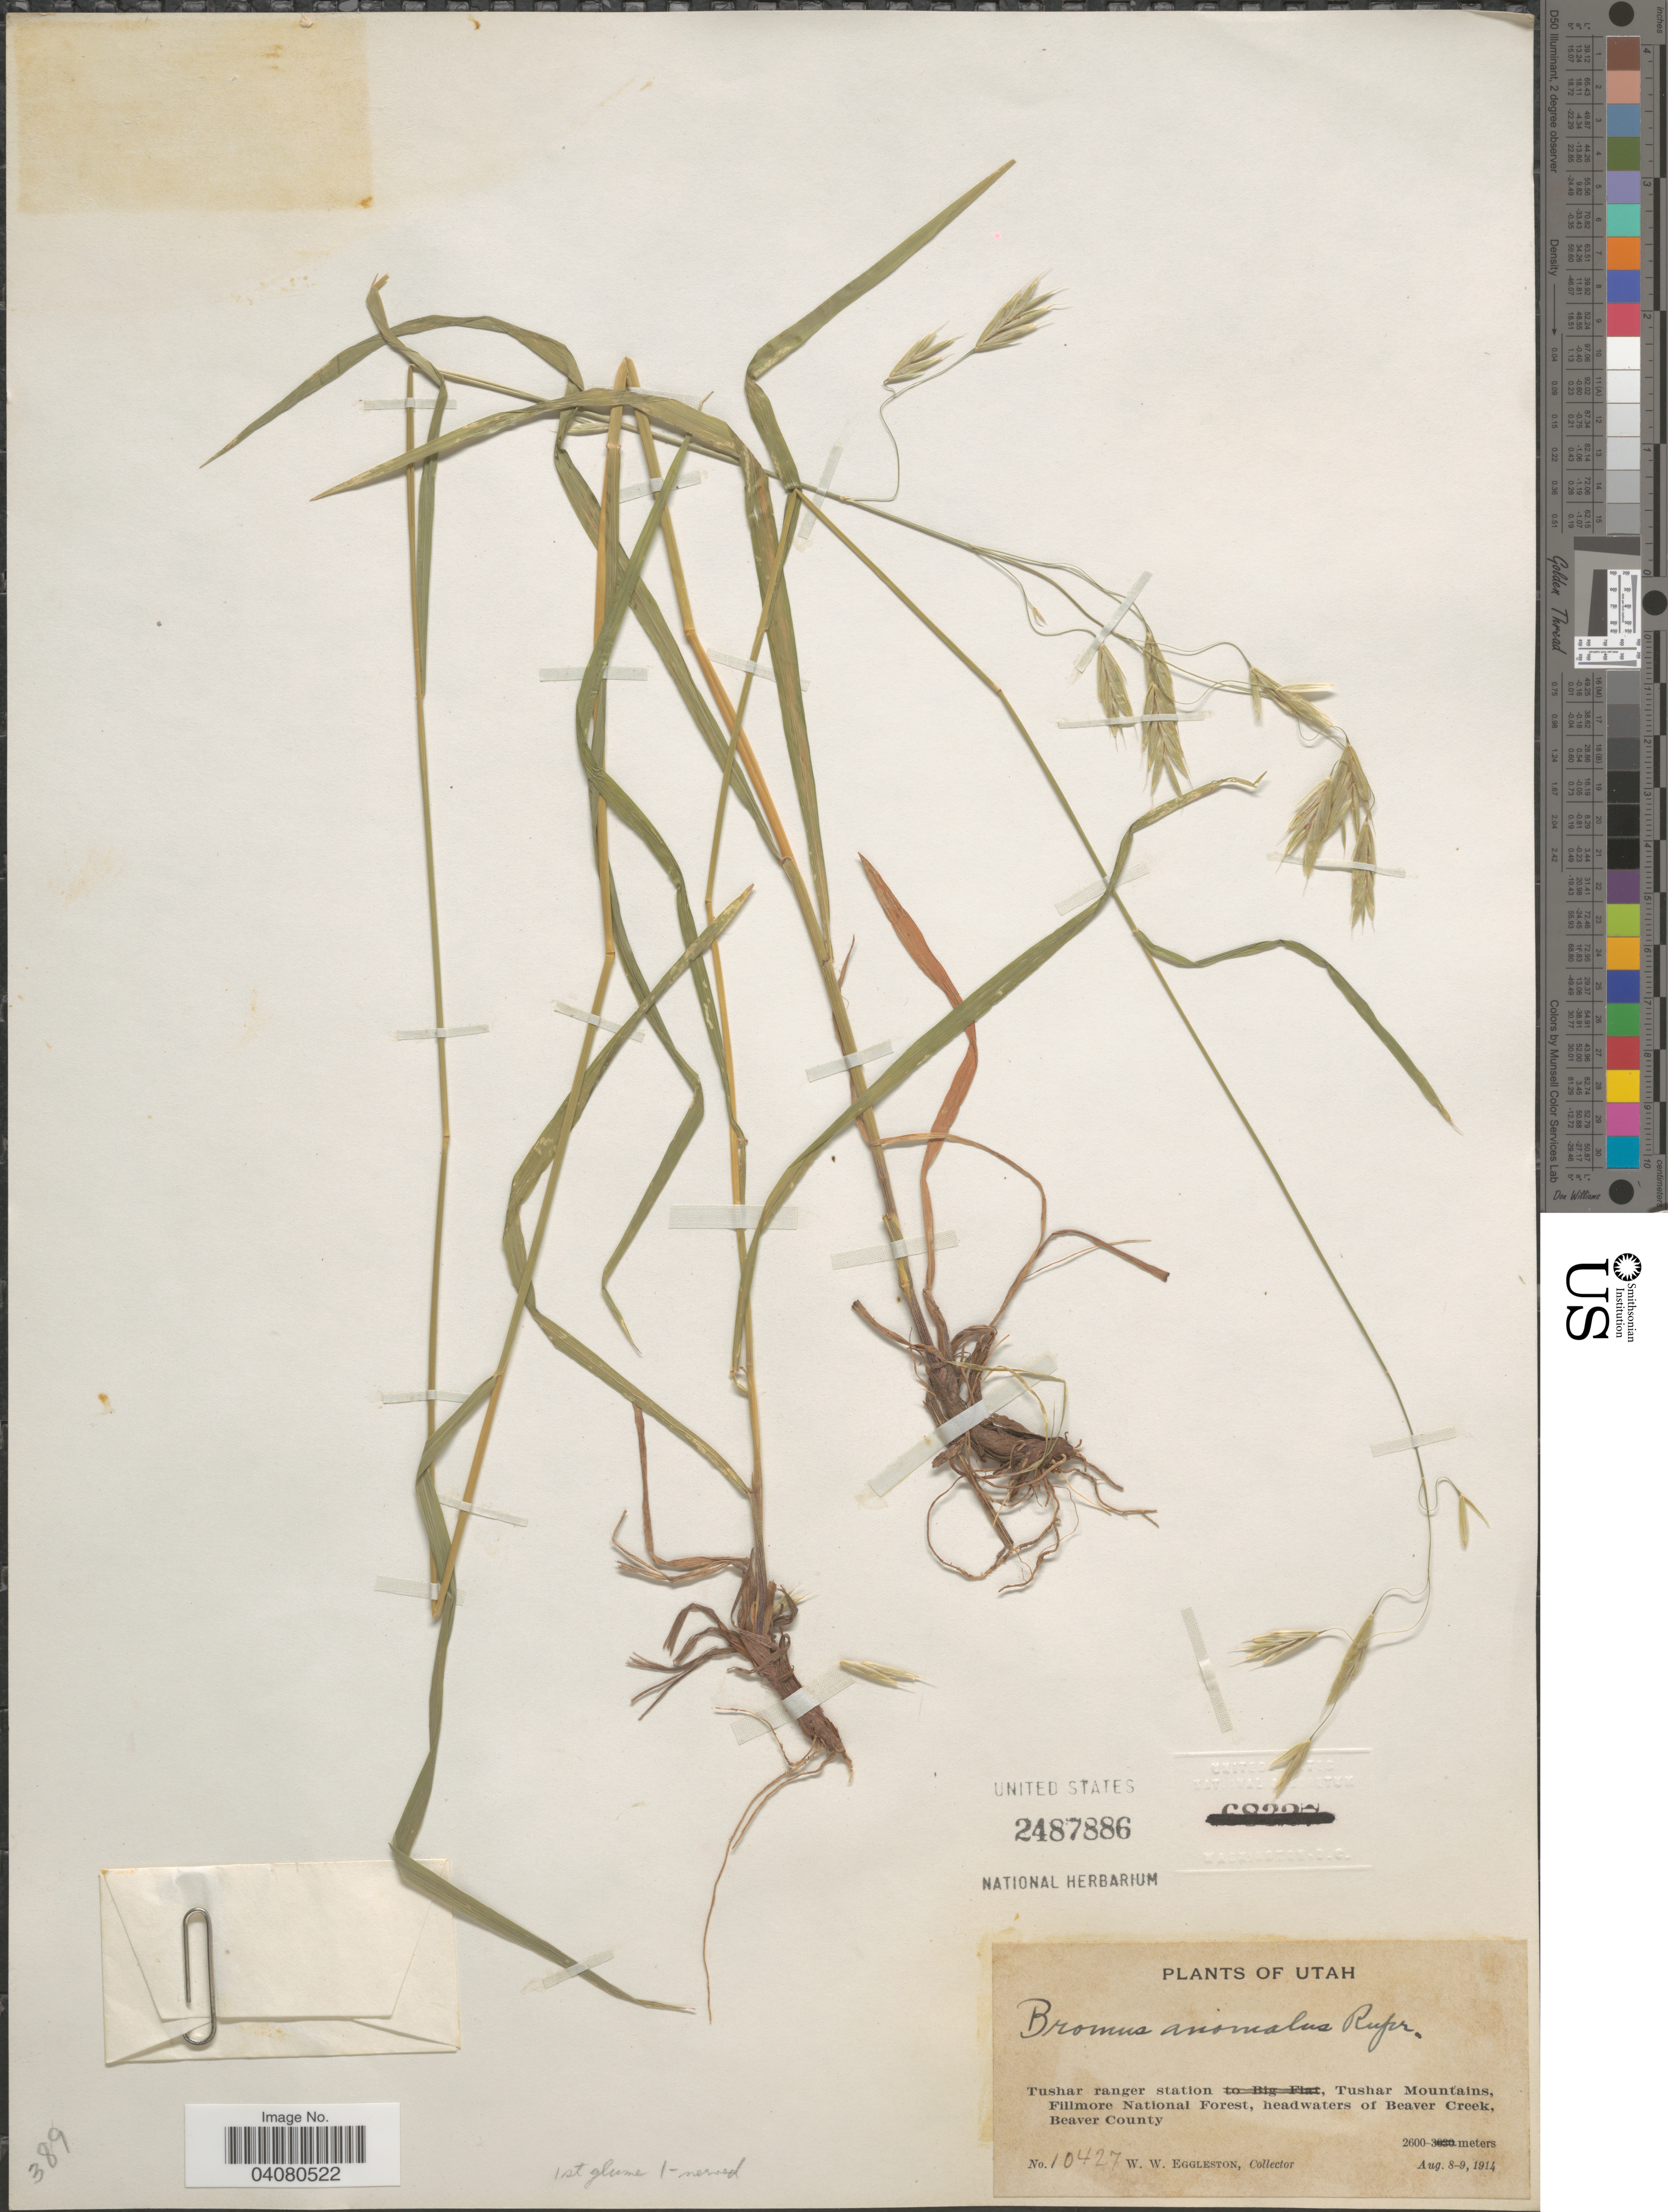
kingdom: Plantae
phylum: Tracheophyta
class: Liliopsida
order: Poales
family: Poaceae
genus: Bromus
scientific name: Bromus anomalus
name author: Rupr. ex E. Fourn.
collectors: W. W. Eggleston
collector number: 10427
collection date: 1914-08-08/1914-08-19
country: United States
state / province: Utah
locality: Tushar ranger station, Tushar Mountains, Fillmore National Forest, headwaters of Beaver Creek, Beaver County.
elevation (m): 2600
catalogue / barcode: US 2487886